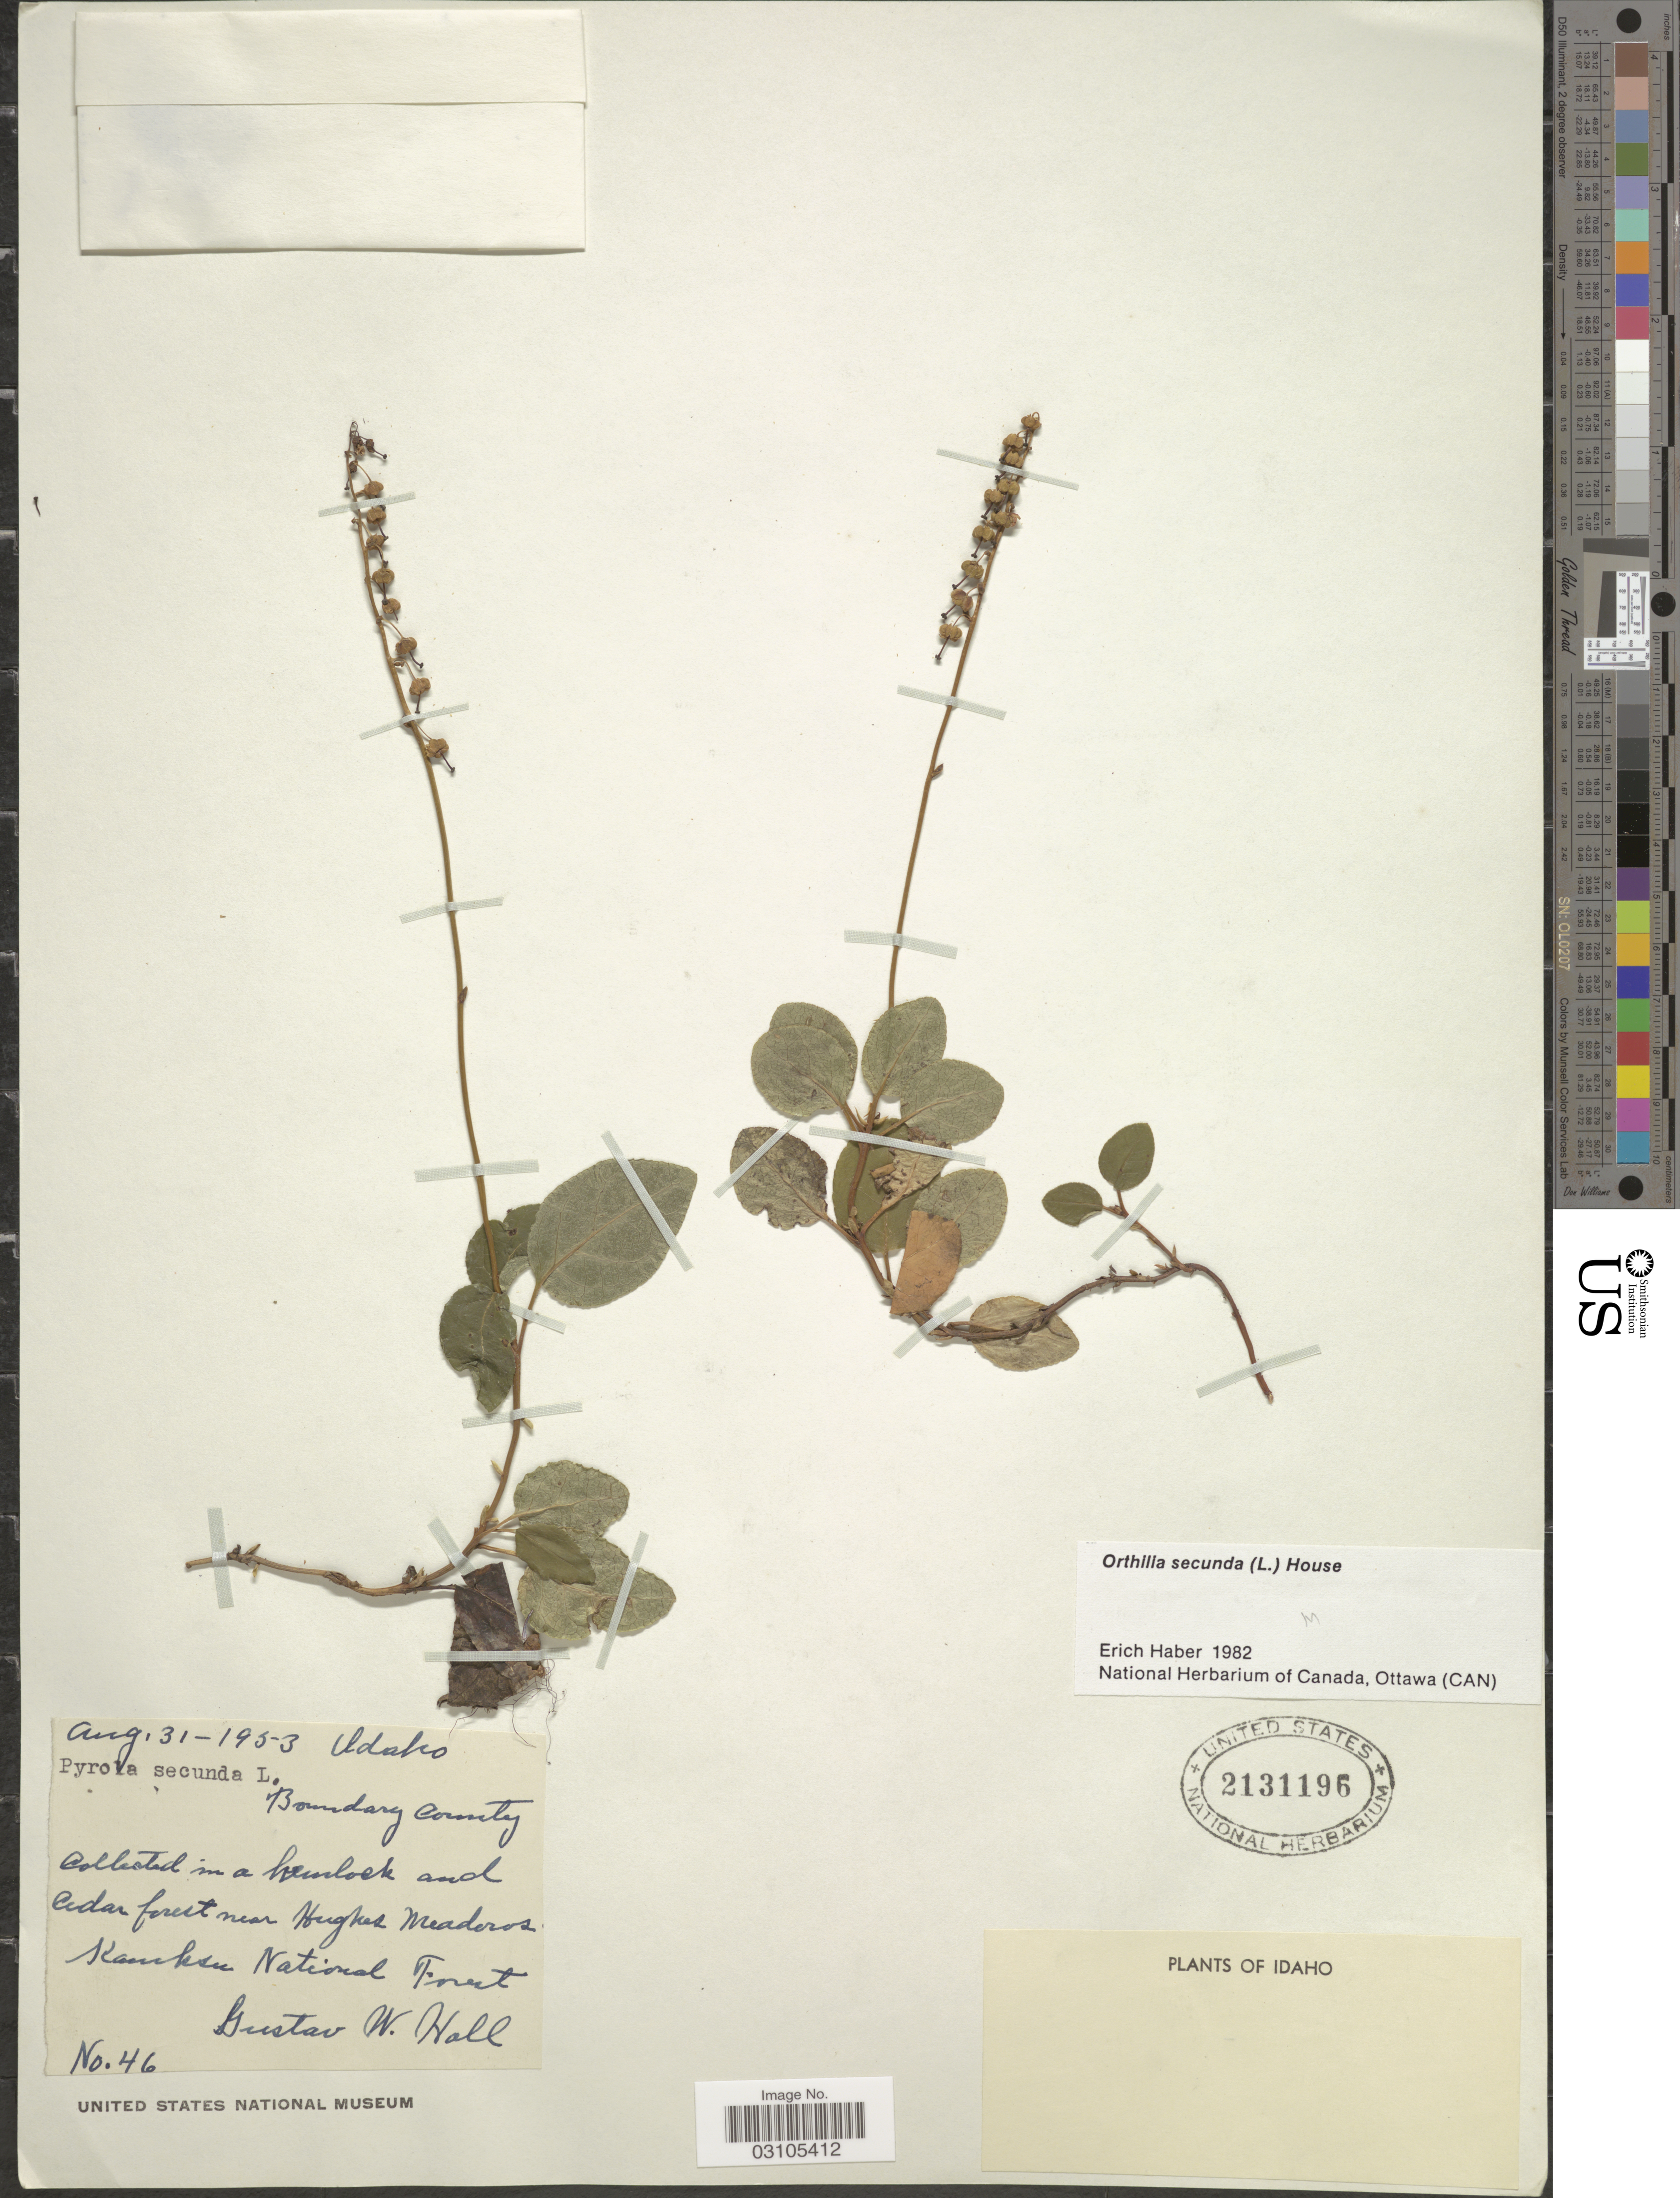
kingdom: Plantae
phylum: Tracheophyta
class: Magnoliopsida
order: Ericales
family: Ericaceae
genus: Orthilia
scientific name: Orthilia secunda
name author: (L.) House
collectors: G. Hall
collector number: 46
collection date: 1953-08-31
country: United States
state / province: Idaho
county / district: Boundary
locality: In a hemlock and Cedar forest near Hughes Meadows Kaniksu National Forest.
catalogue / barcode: US 2131195